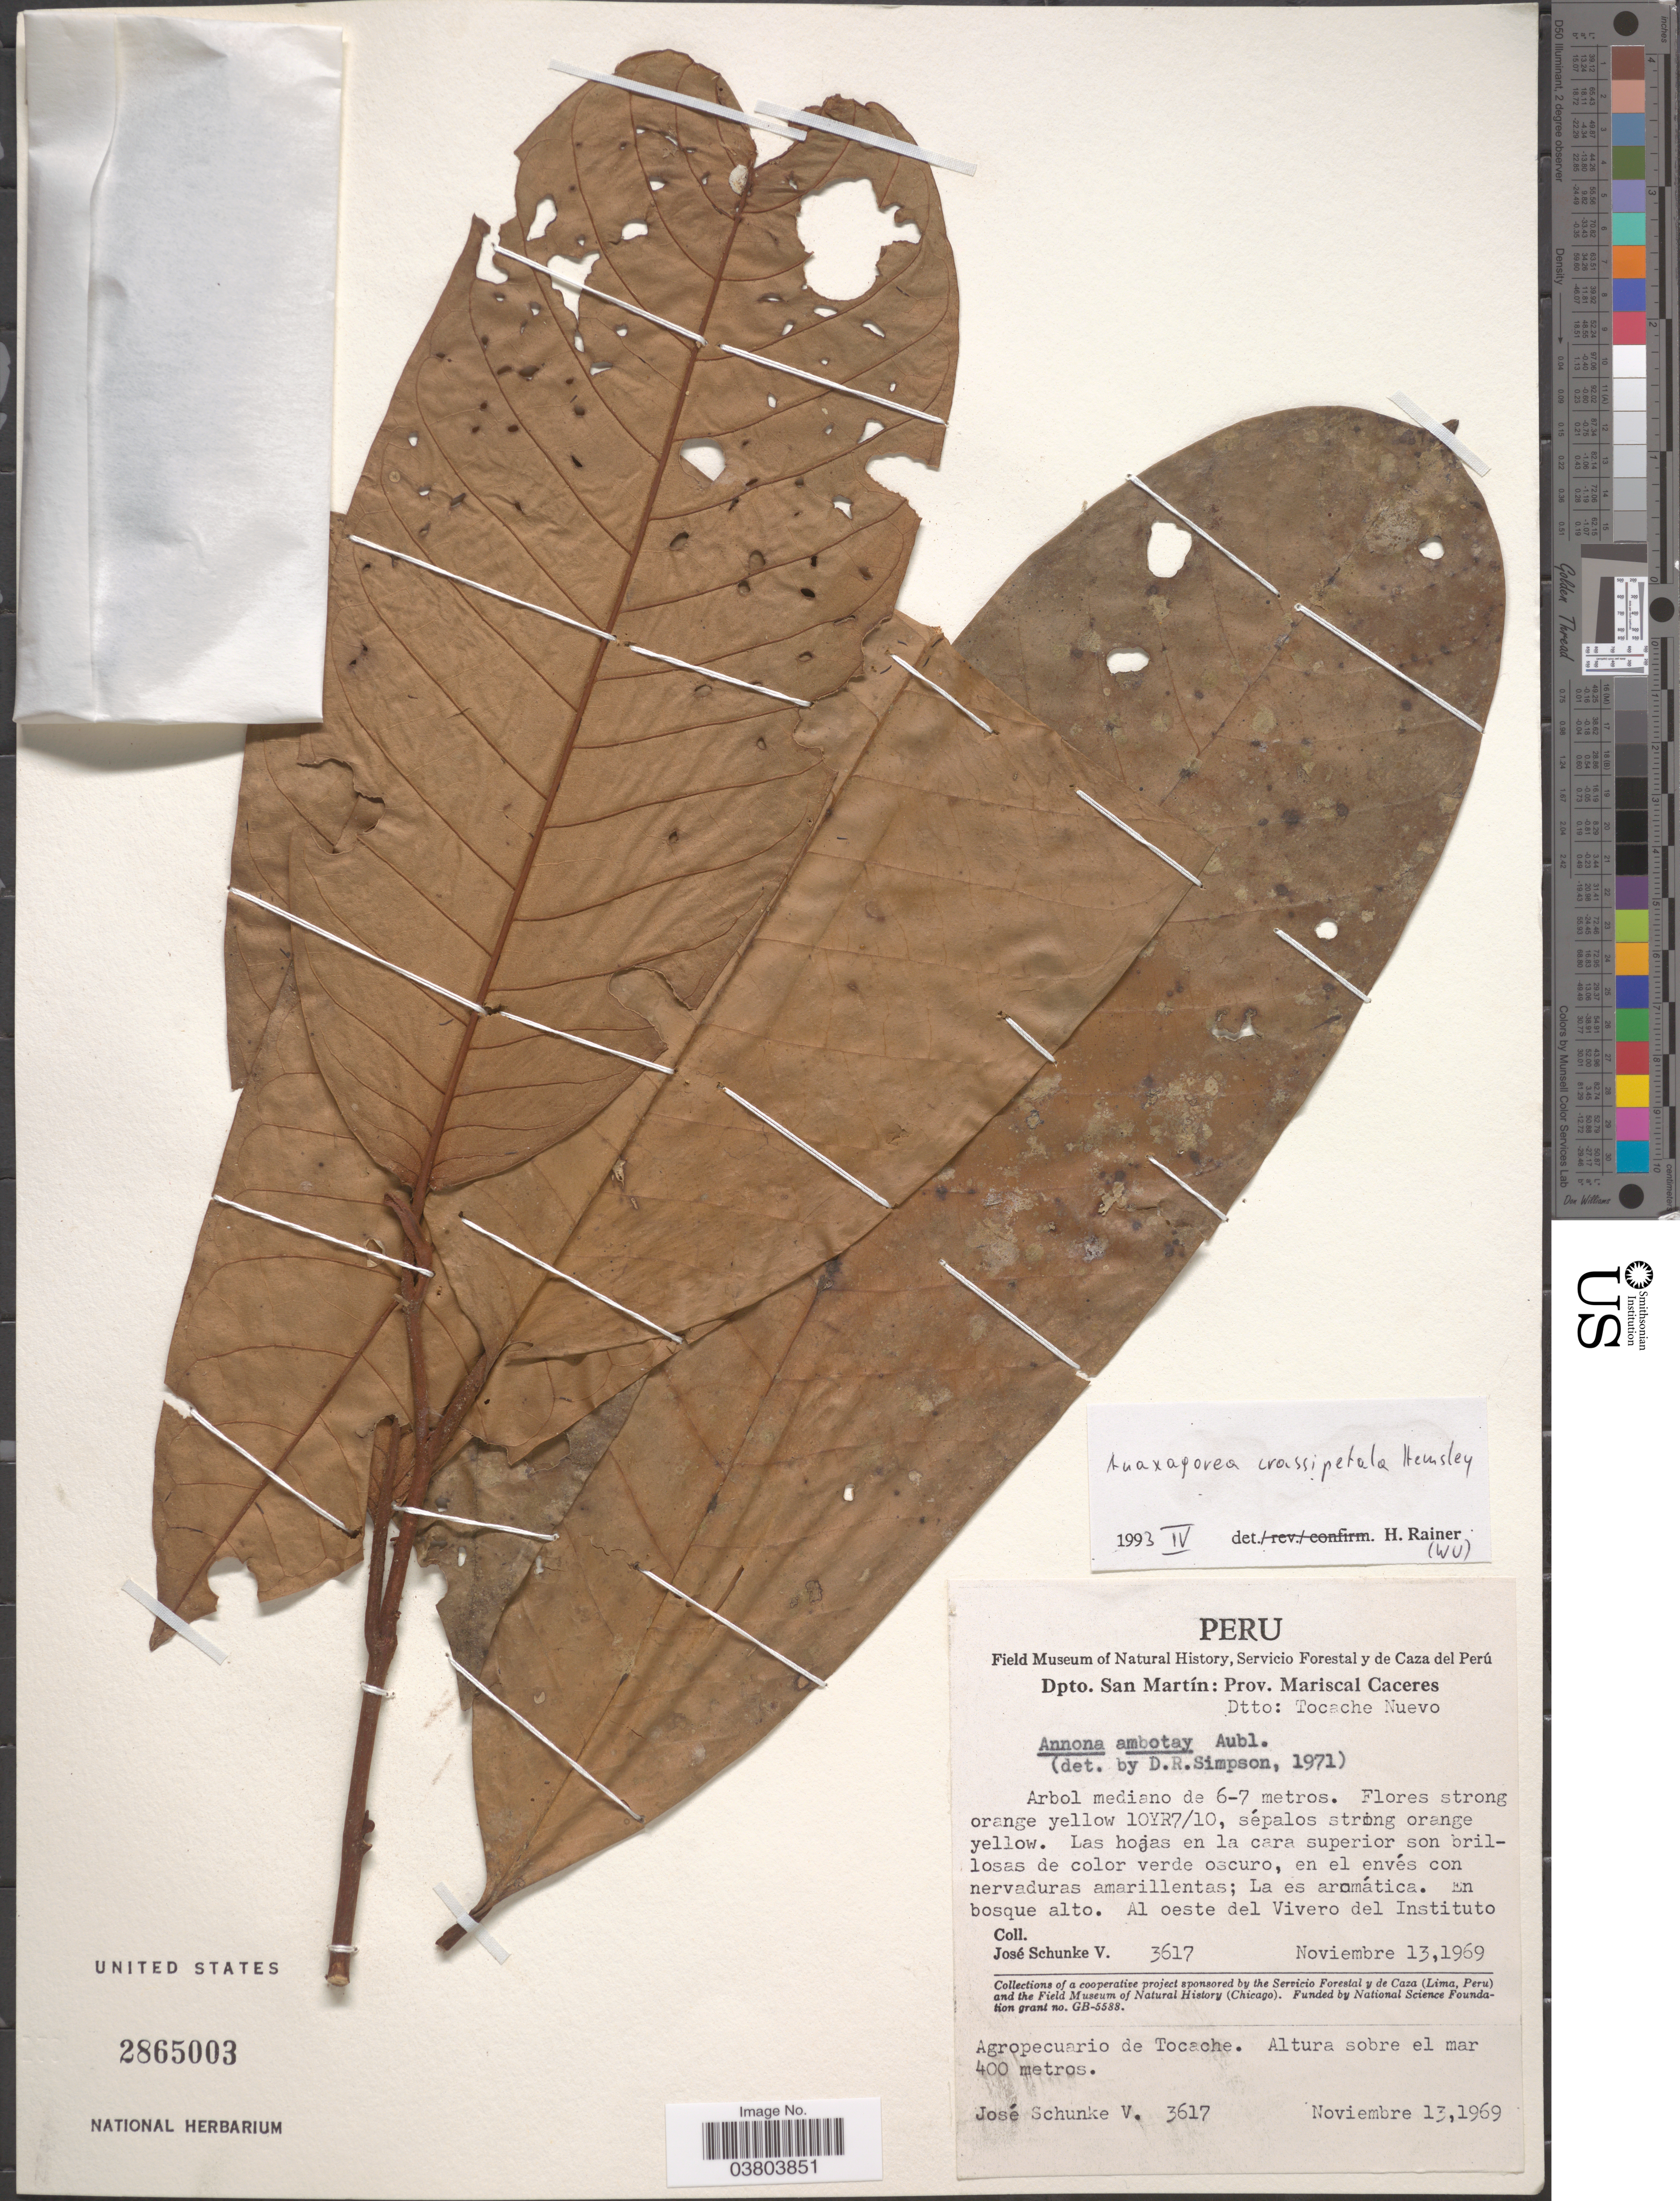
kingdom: Plantae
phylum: Tracheophyta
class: Magnoliopsida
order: Magnoliales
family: Annonaceae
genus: Anaxagorea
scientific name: Anaxagorea crassipetala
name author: Hemsl.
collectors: J. Schunke Vigo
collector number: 3617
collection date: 1969-11-13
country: Peru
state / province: San Martín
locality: Dpto. San Martín: Prov. Mariscal Caceres. Al oeste del Vivero del Instituto. Agropecuario de Tocache.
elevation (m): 400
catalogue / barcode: US 2865003